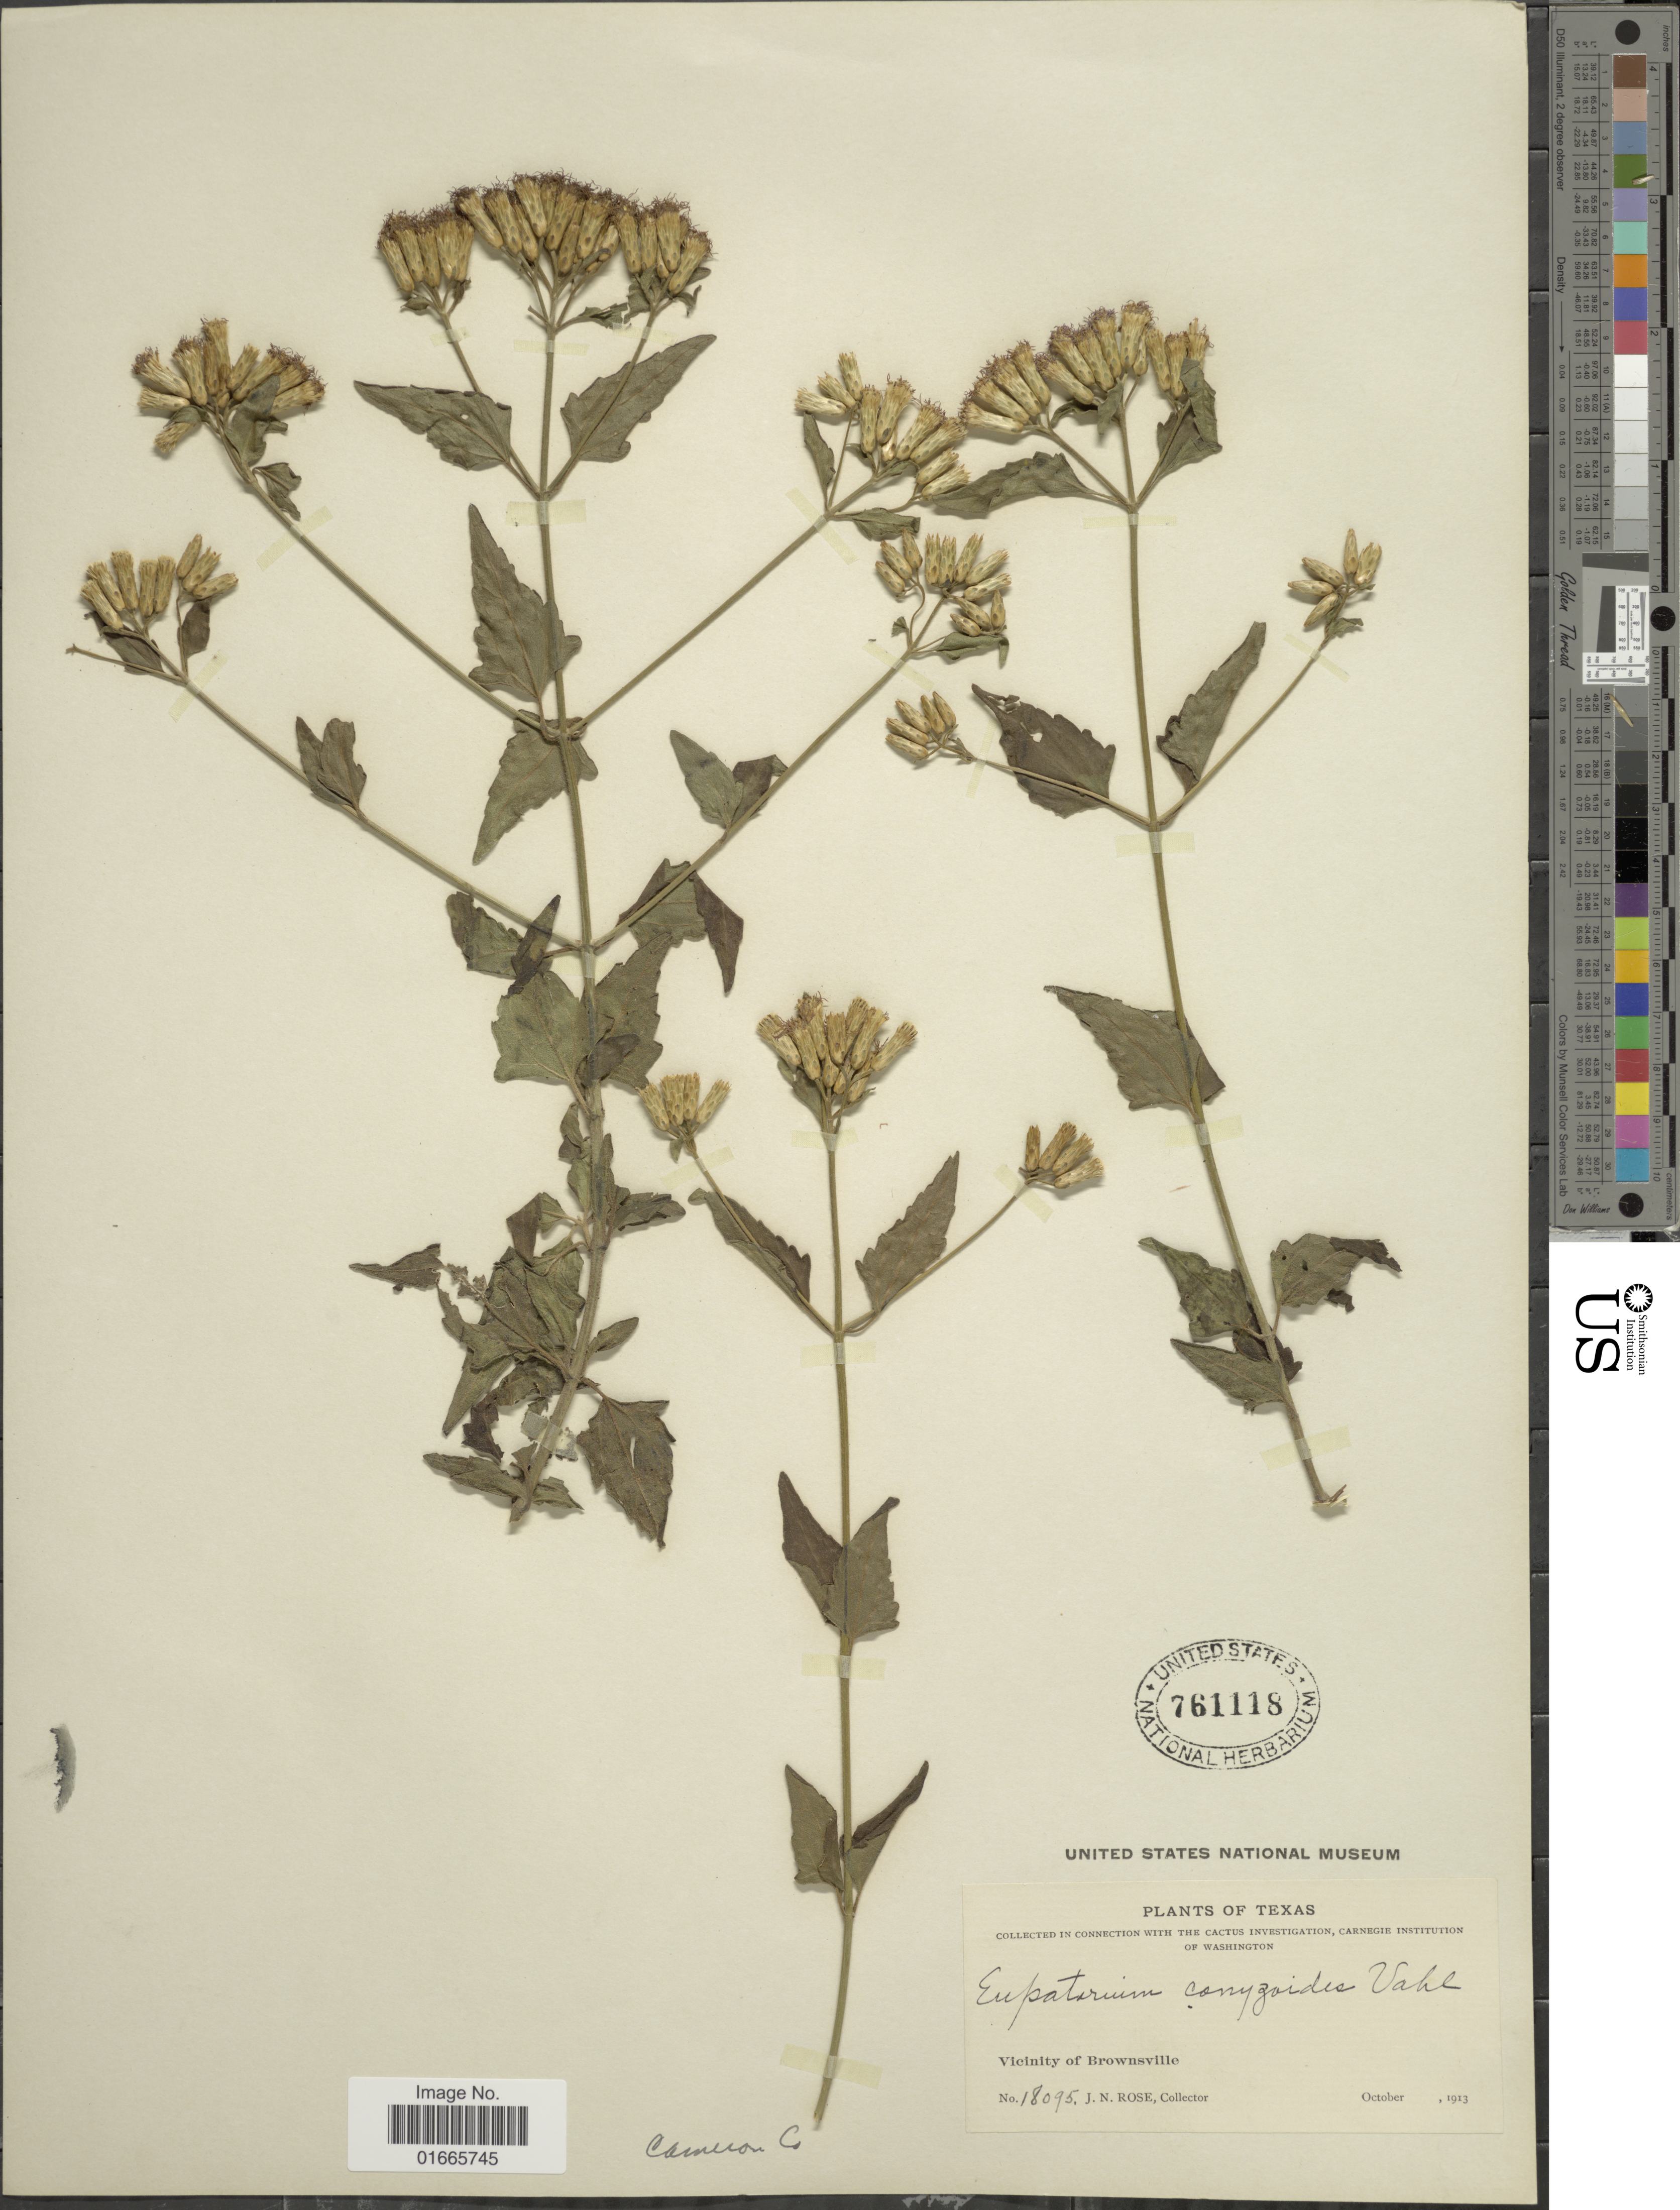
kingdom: Plantae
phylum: Tracheophyta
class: Magnoliopsida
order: Asterales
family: Asteraceae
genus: Chromolaena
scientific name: Chromolaena odorata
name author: (L.) R.M. King & H. Rob.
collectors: J. N. Rose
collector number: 18095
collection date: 1913-10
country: United States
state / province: Texas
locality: Vicinity of Brownsville.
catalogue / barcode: US 761118